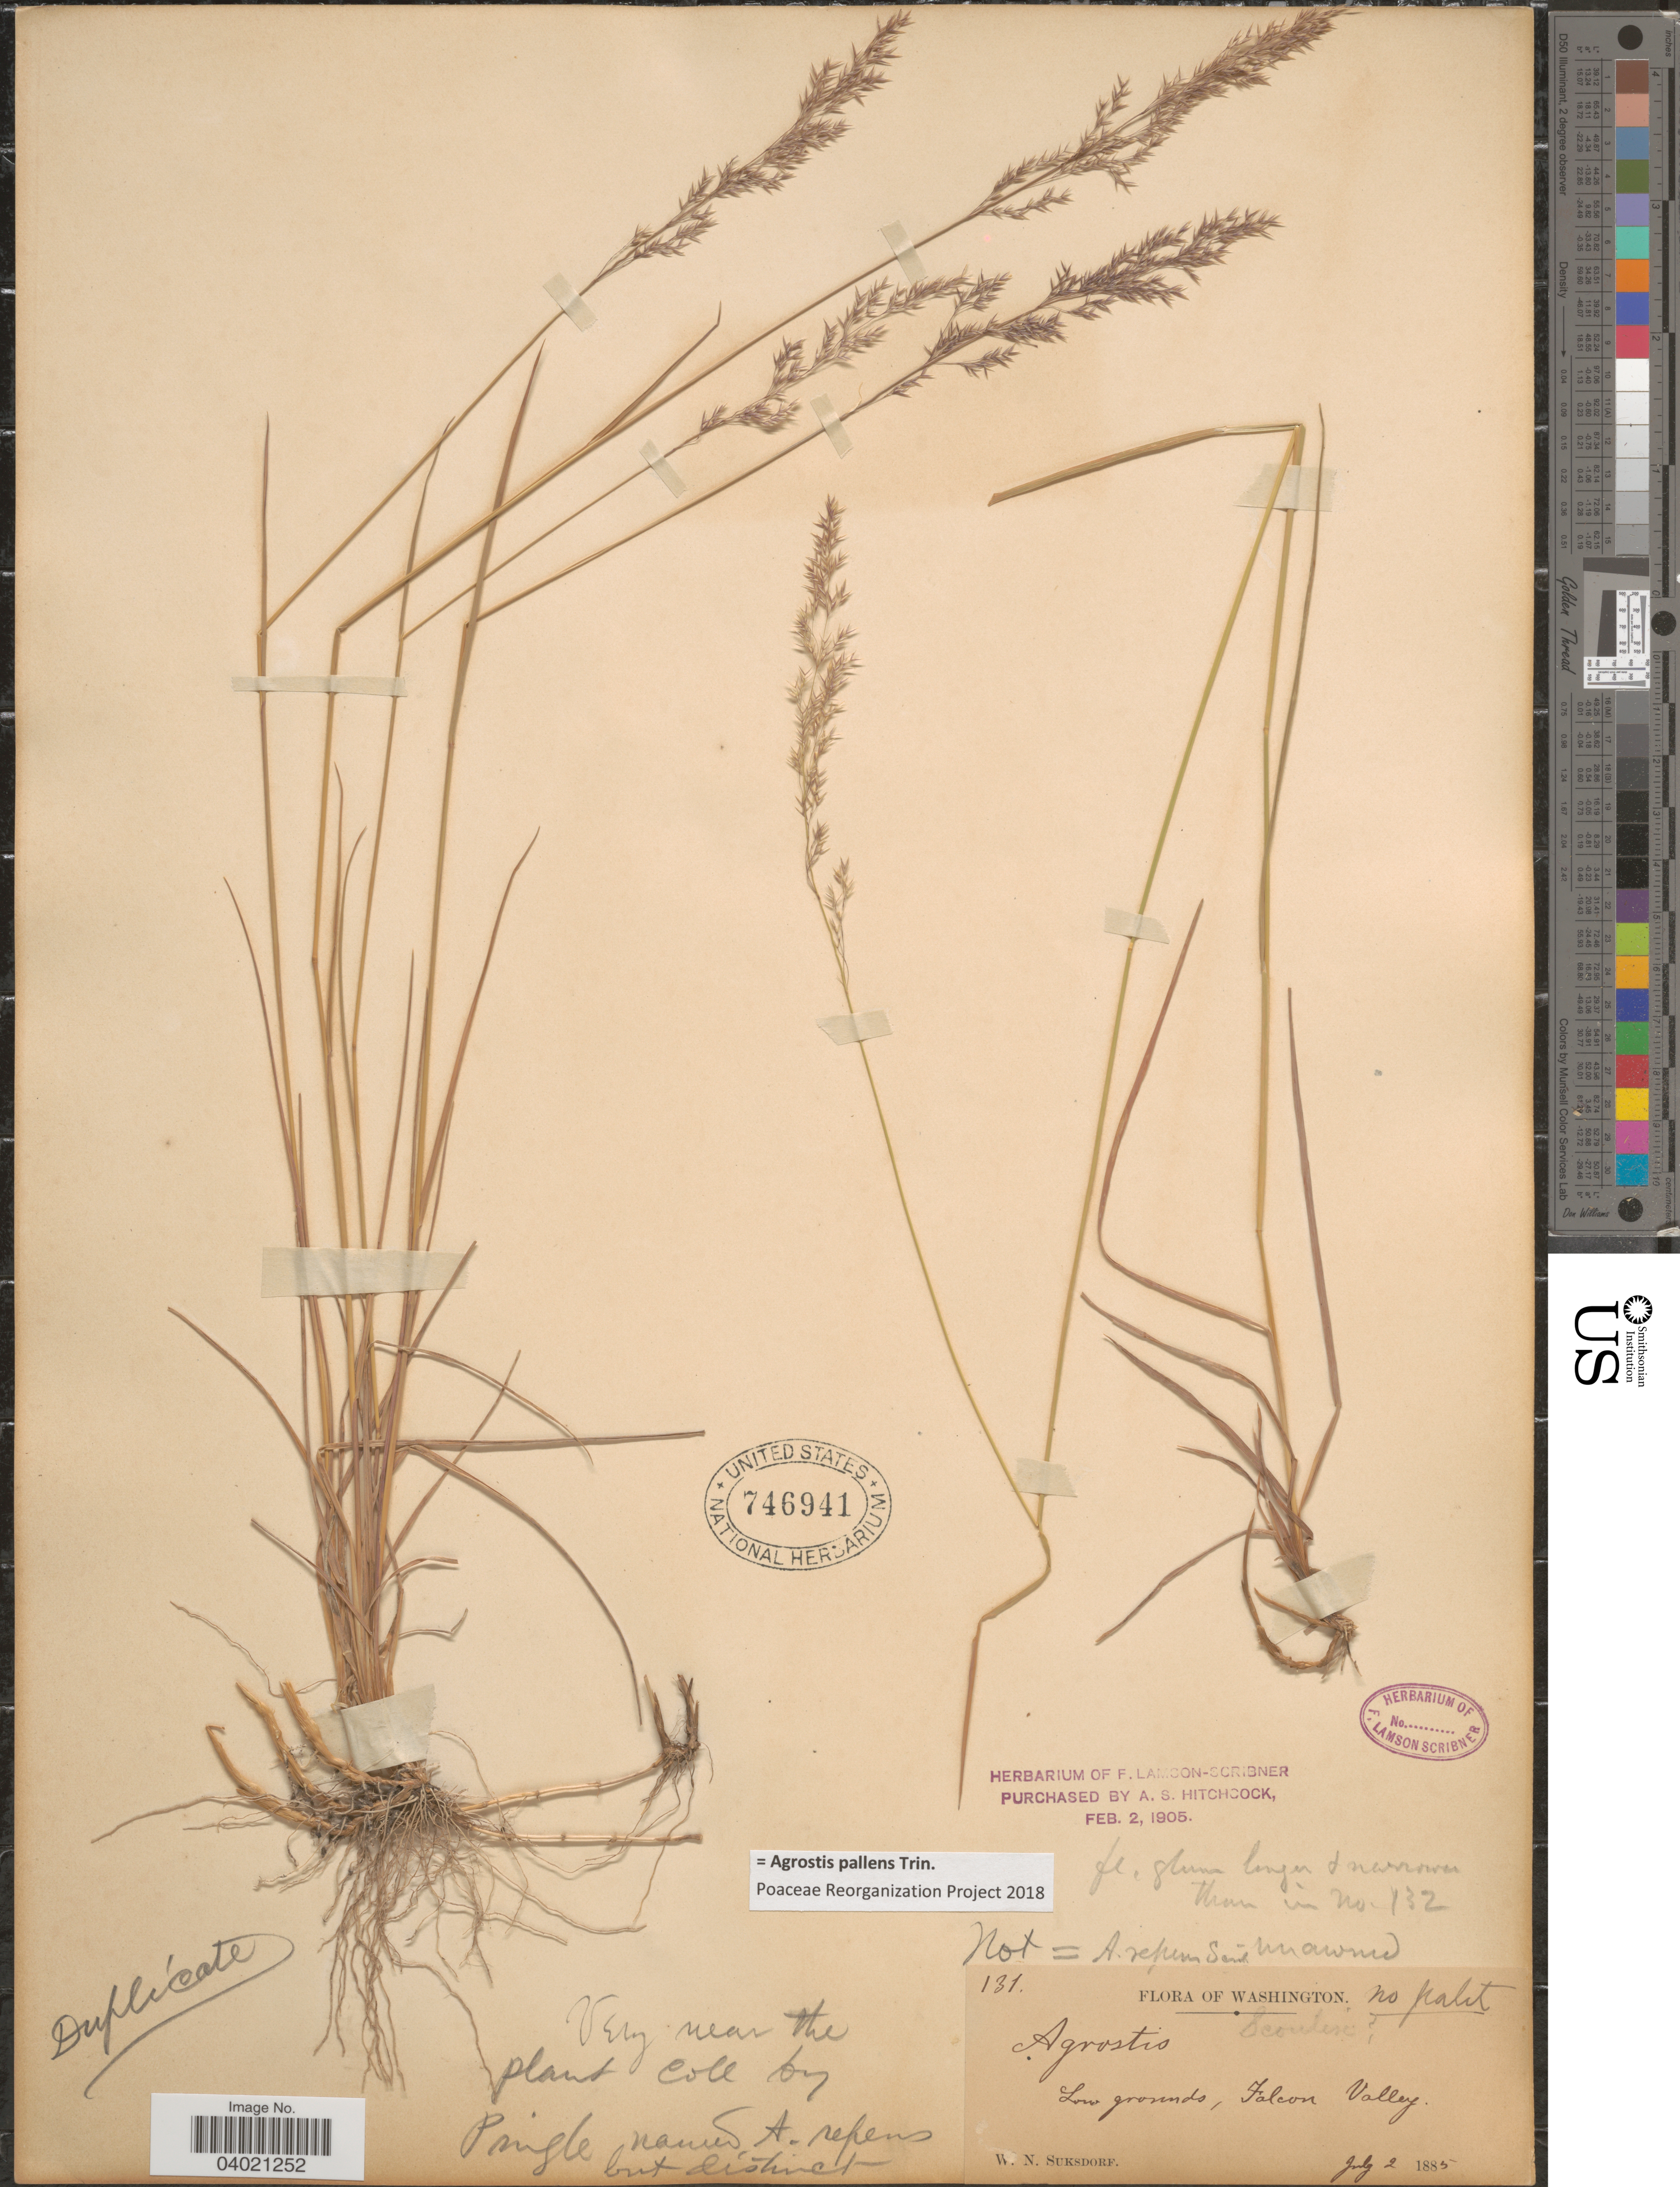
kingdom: Plantae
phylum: Tracheophyta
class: Liliopsida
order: Poales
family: Poaceae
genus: Agrostis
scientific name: Agrostis pallens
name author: Trin.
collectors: W. N. Suksdorf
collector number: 131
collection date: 1885-07-02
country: United States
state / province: Washington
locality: Falcon Valley.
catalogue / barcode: US 746941